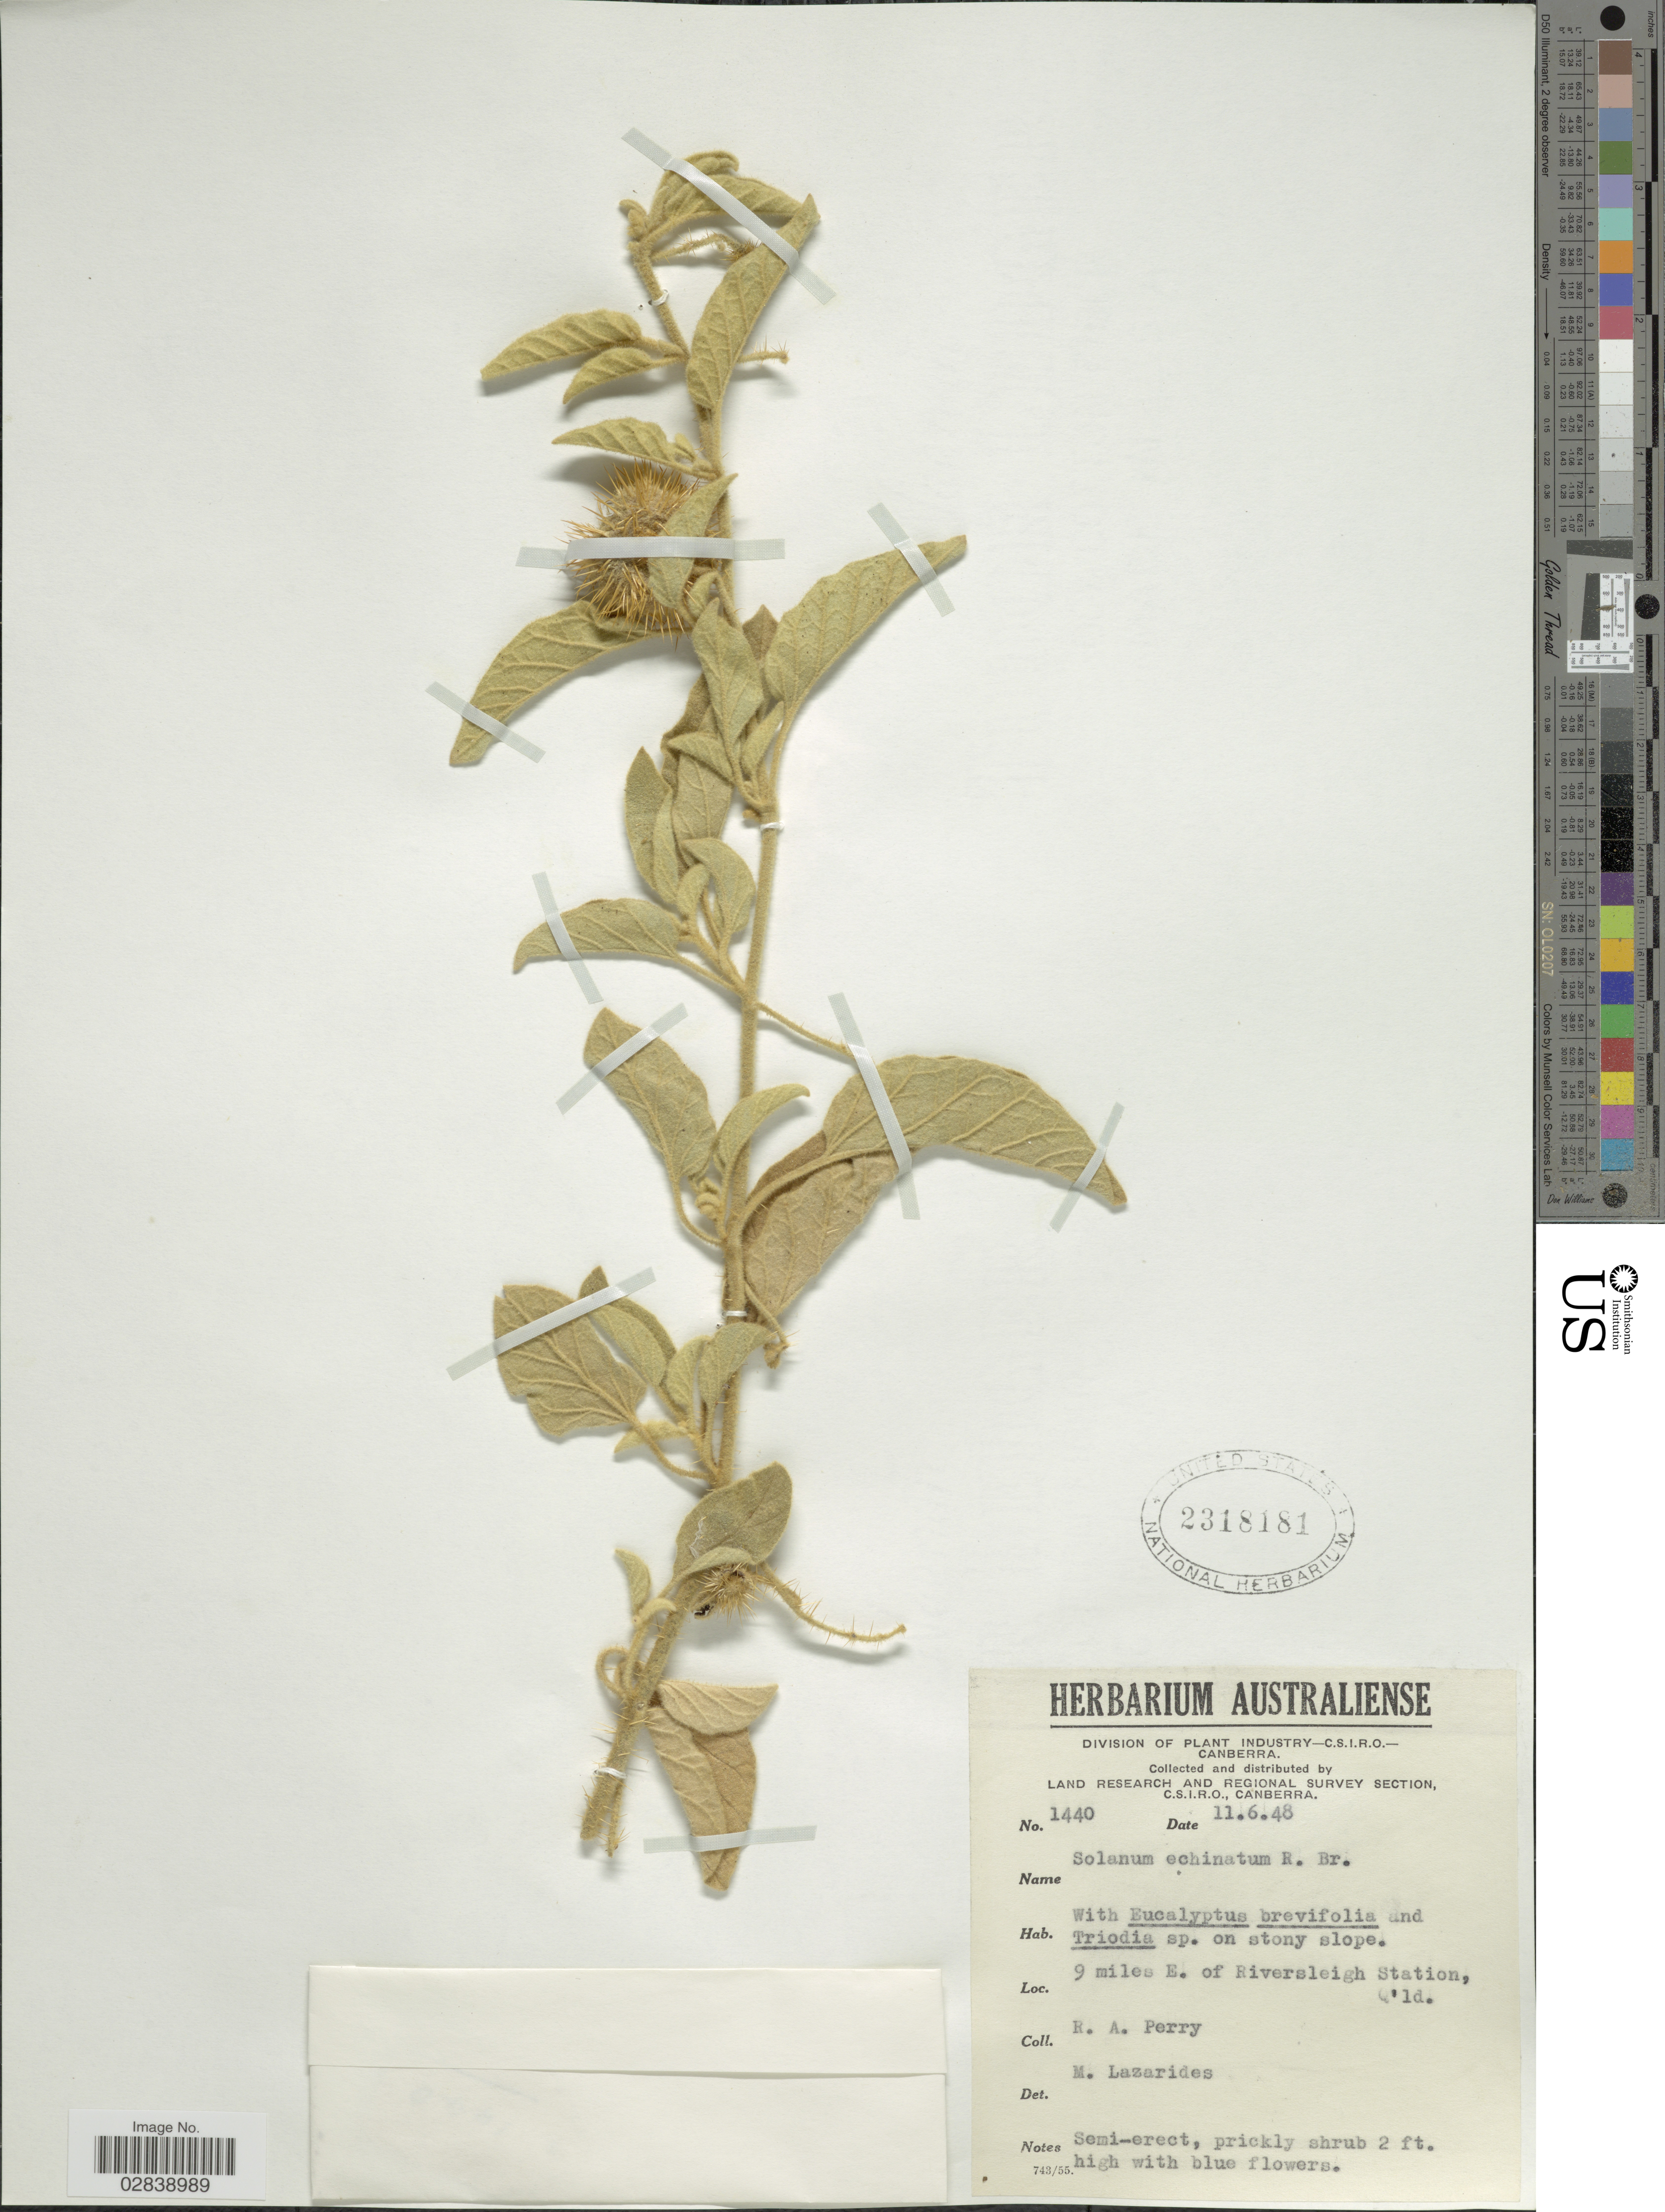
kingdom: Plantae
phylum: Tracheophyta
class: Magnoliopsida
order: Solanales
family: Solanaceae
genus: Solanum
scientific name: Solanum echinatum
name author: R. Br.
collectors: Perry, R. A.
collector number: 1440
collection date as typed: Transcribed d/m/y: 11/6/48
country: Australia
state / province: Queensland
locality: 9 miles E. of Riversleigh Station, Q'ld.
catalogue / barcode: US 2318181